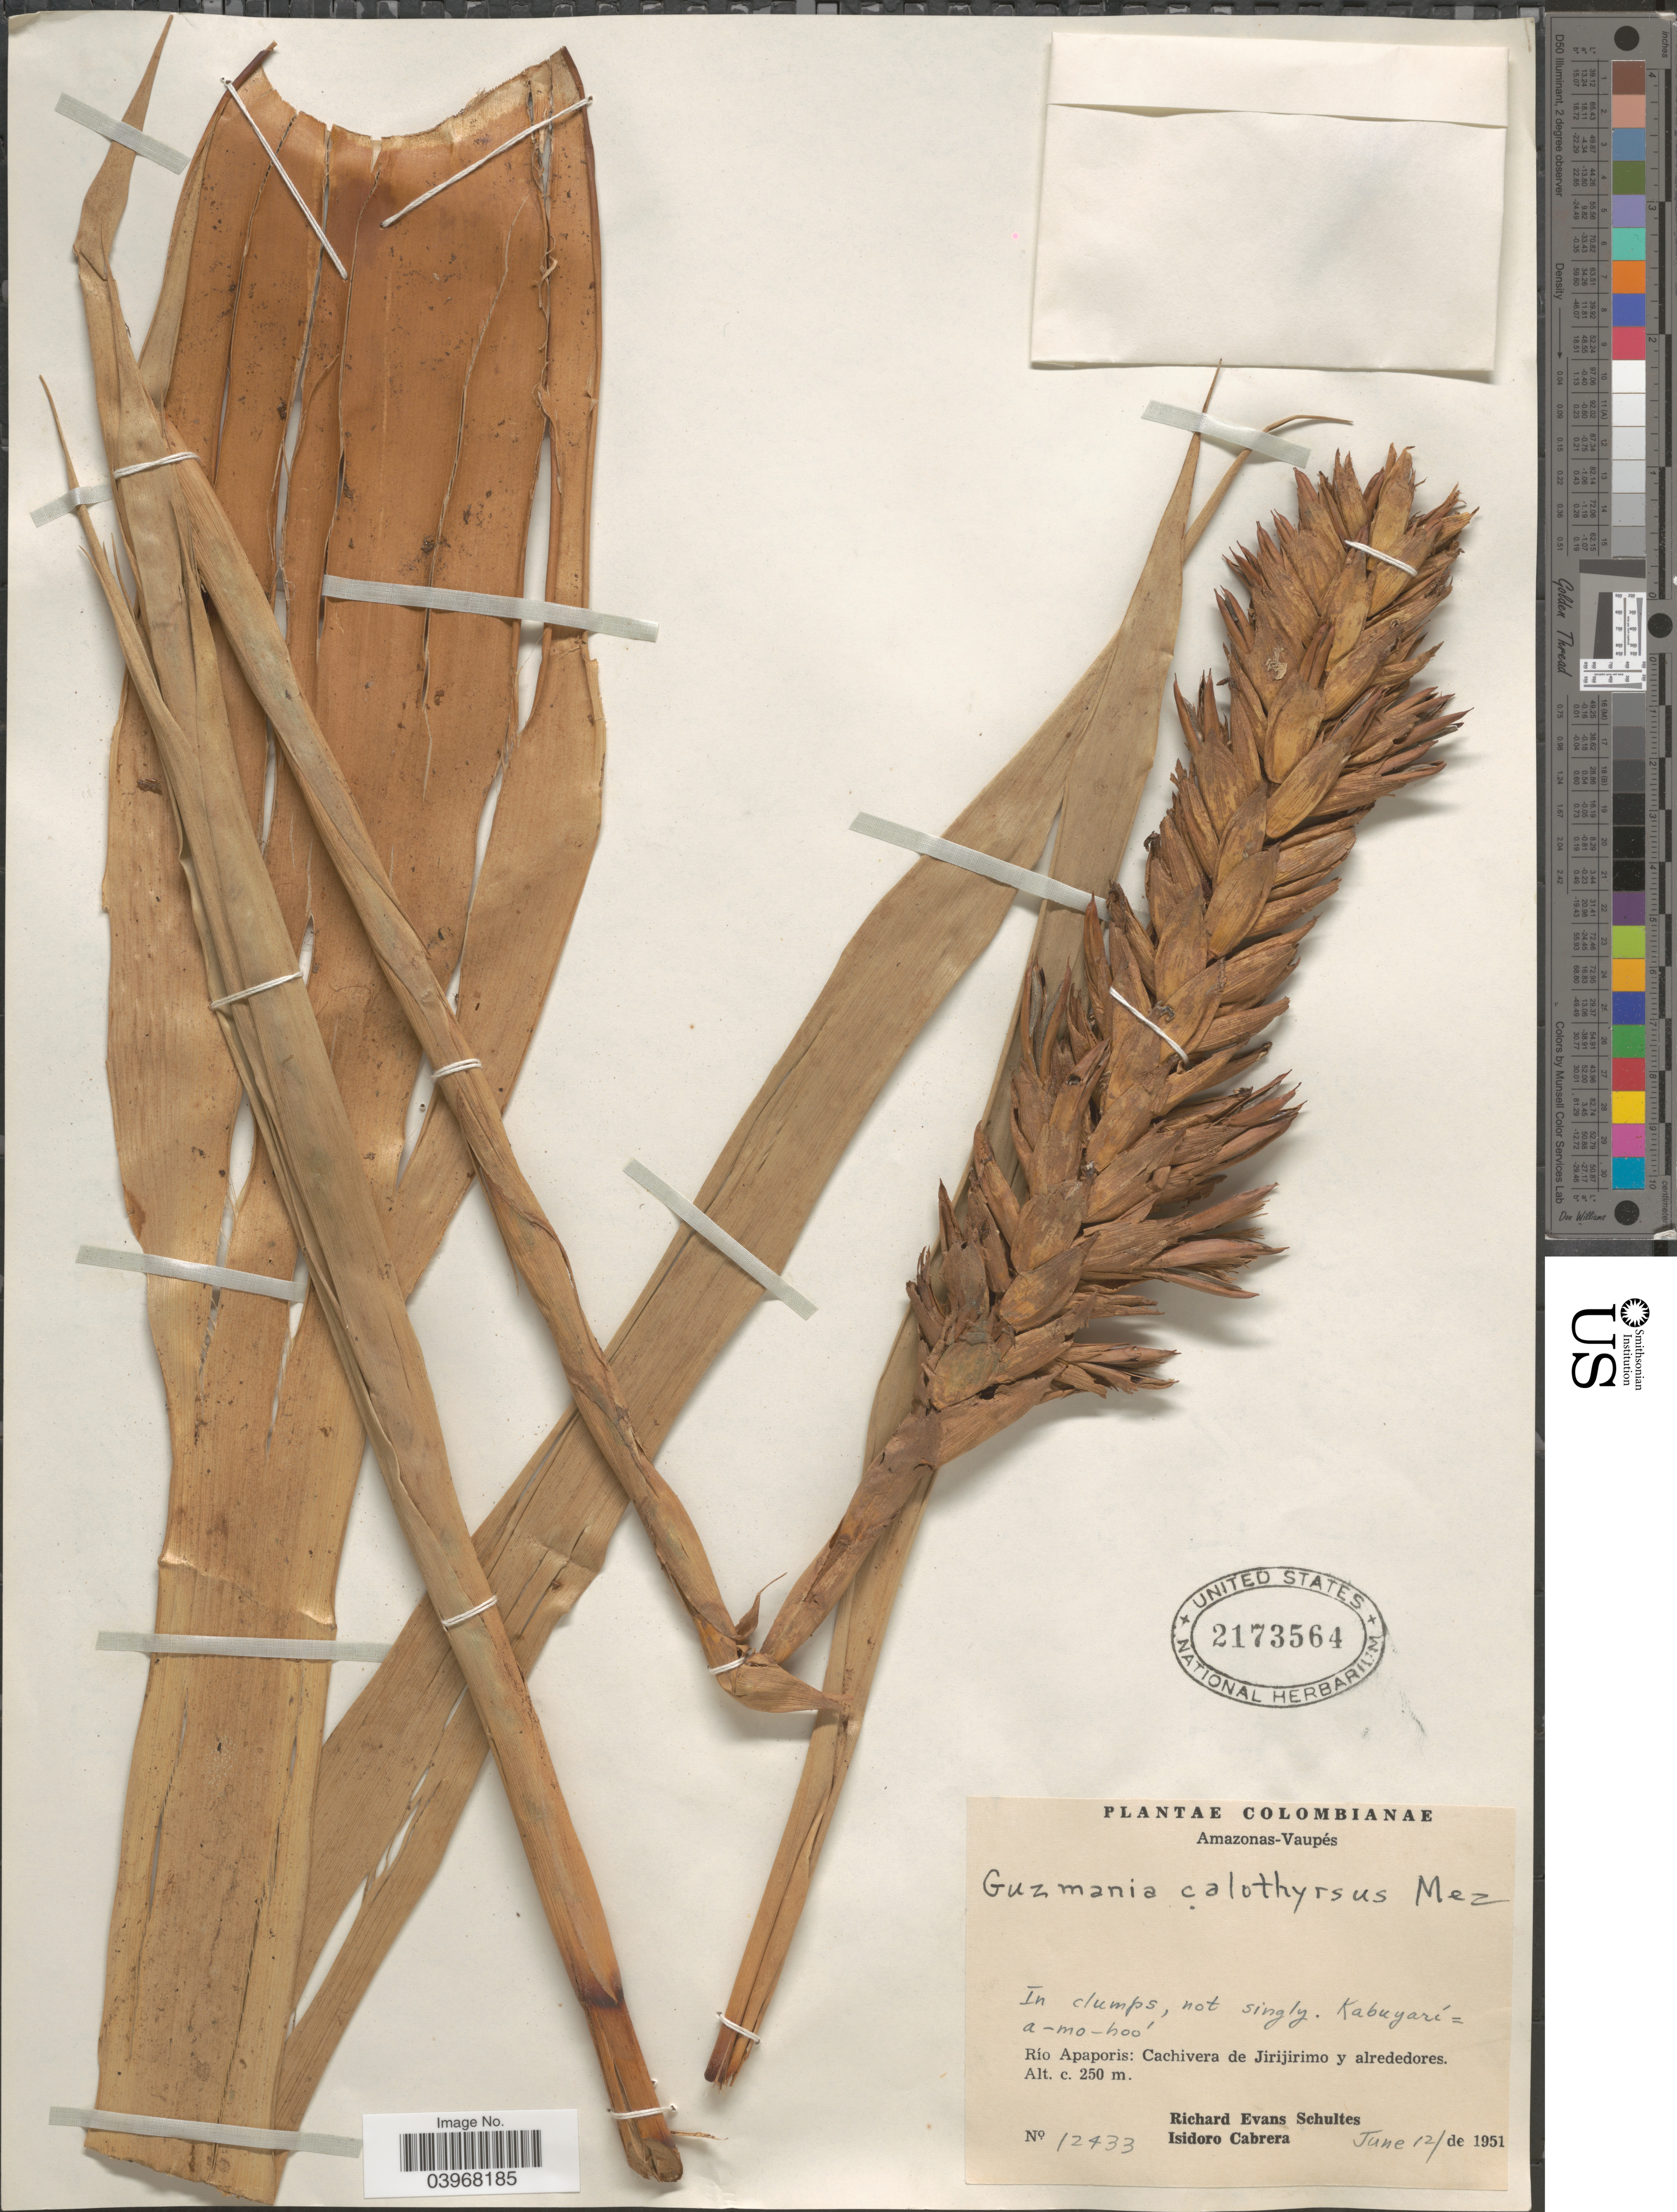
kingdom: Plantae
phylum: Tracheophyta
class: Liliopsida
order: Poales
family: Bromeliaceae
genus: Guzmania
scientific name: Guzmania calothyrsus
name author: Mez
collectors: R. E. Schultes & I. Cabrera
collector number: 12433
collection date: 1951-06-12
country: Colombia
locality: Amazonas-Vaupés. Río Apaporis: Cachivera de Jirijirimo y alrededores.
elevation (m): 250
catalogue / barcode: US 2173564